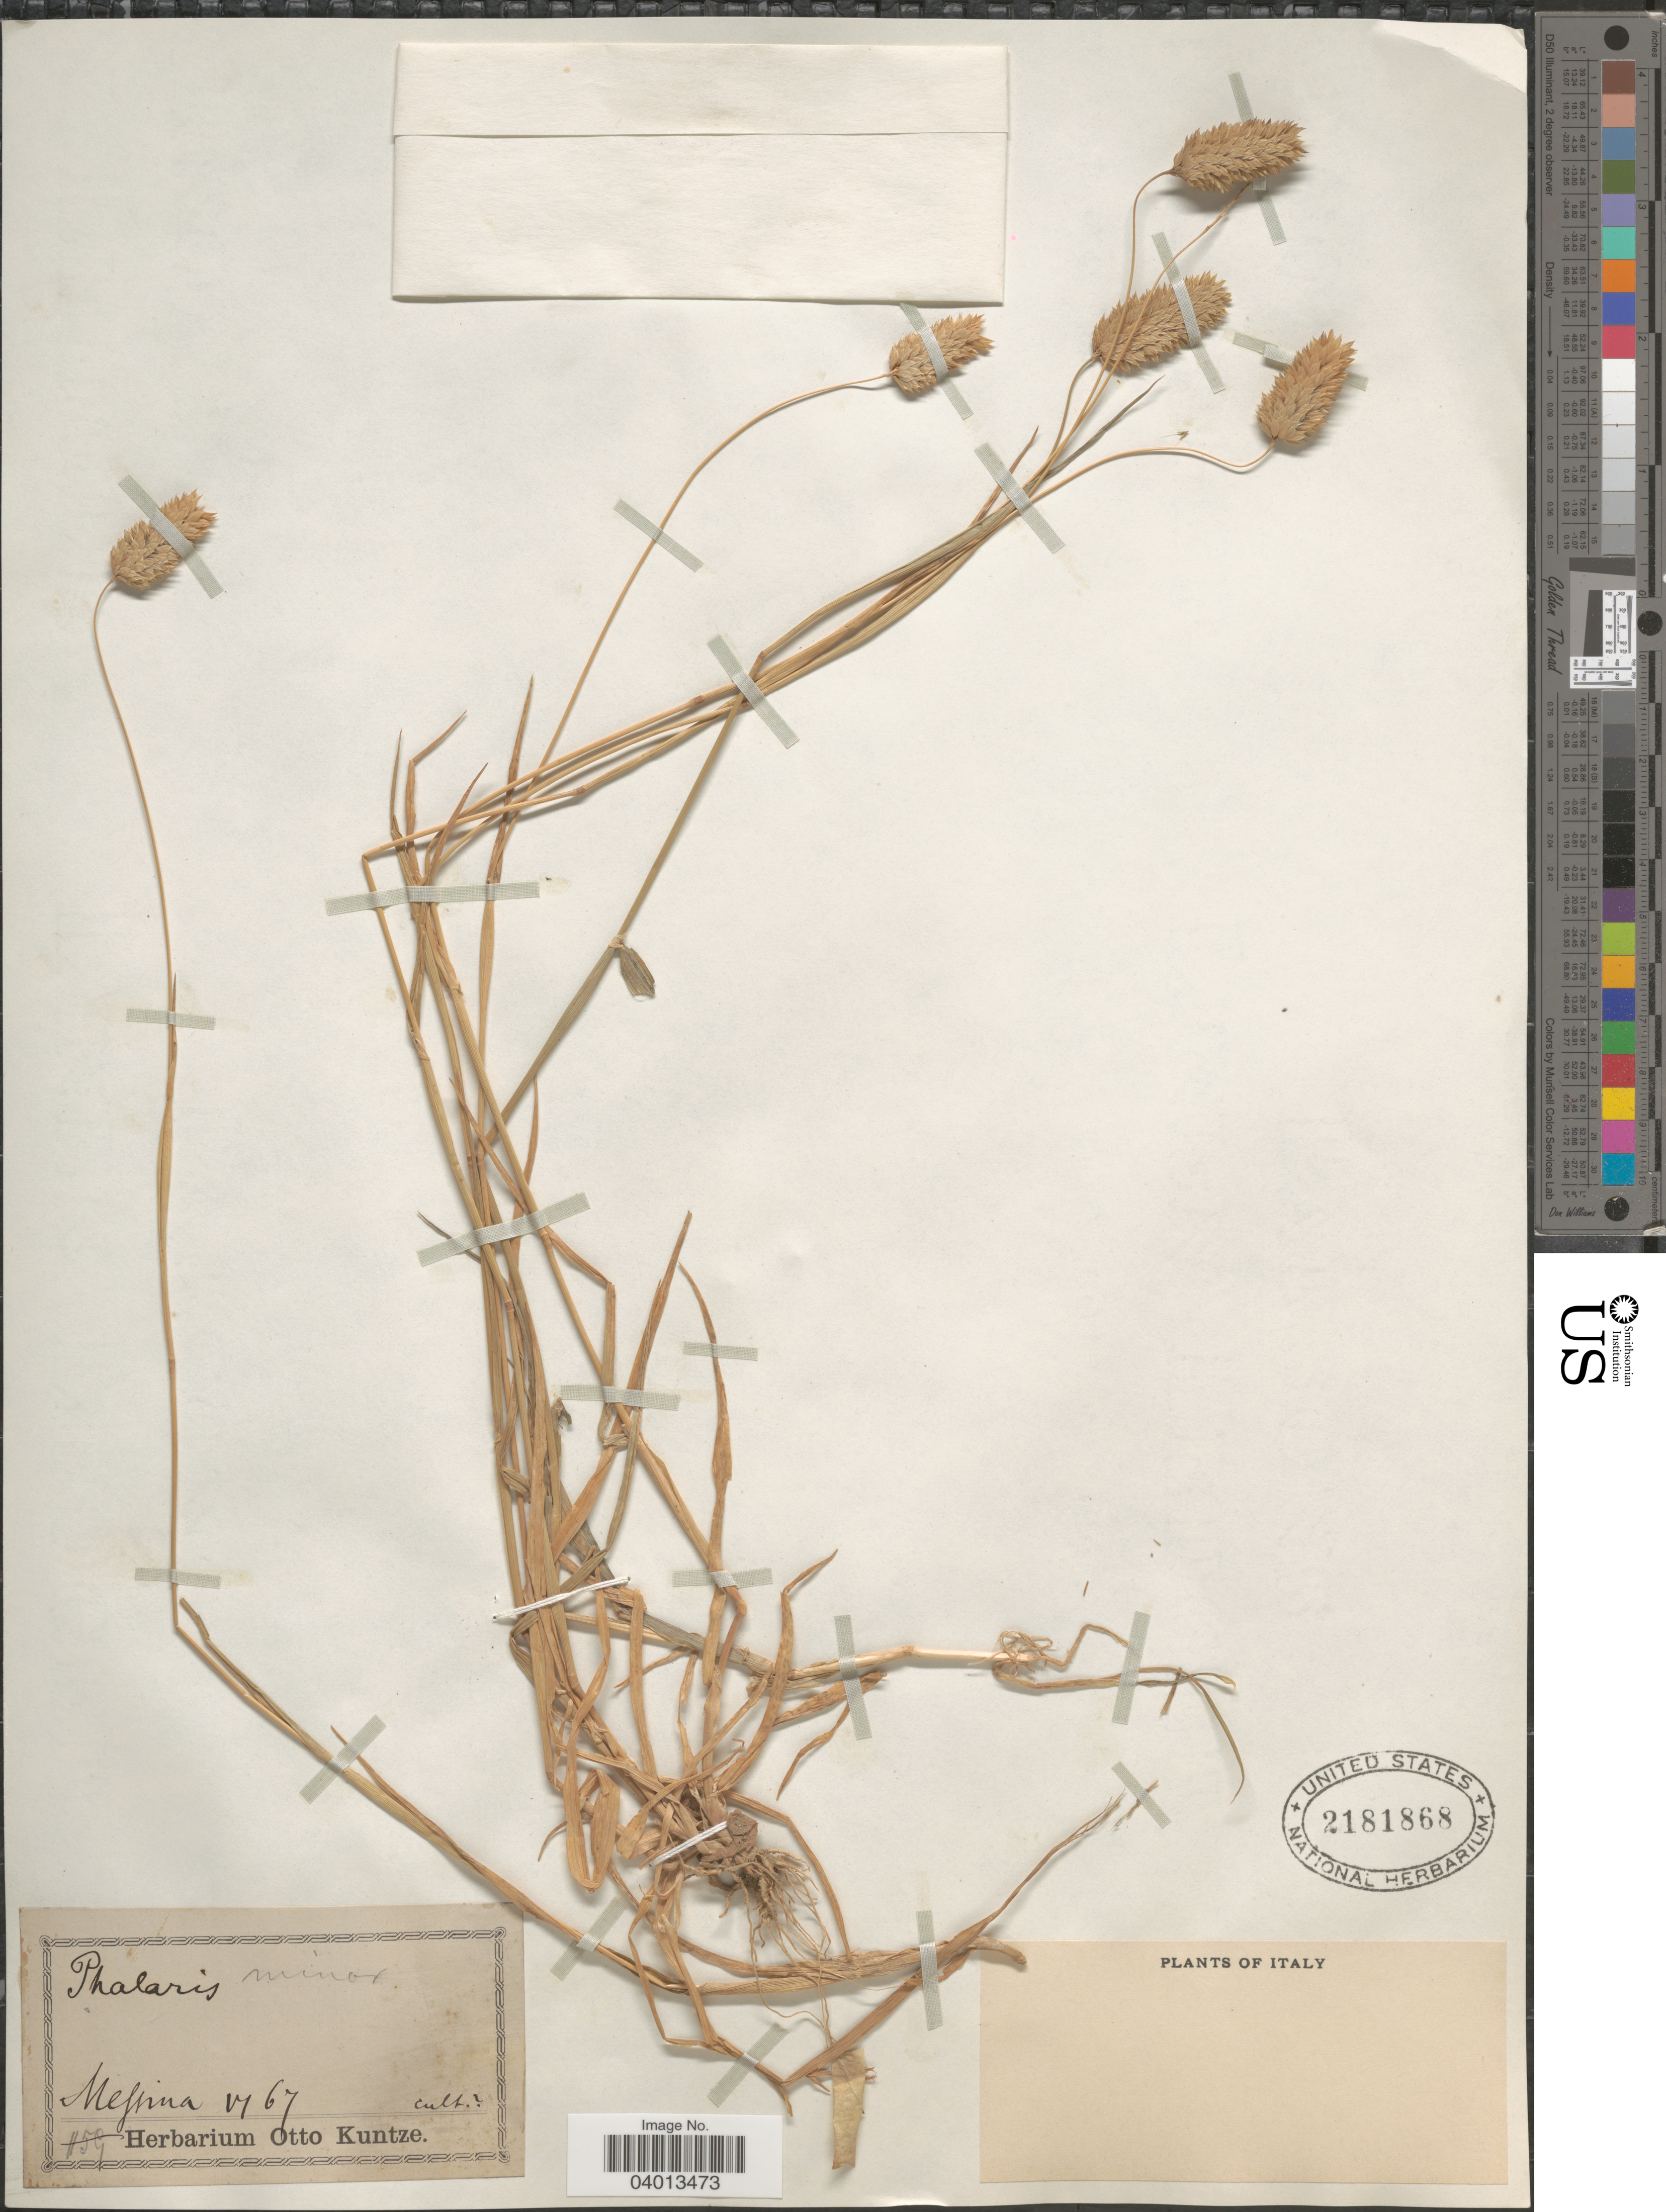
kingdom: Plantae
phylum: Tracheophyta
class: Liliopsida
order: Poales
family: Poaceae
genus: Phalaris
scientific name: Phalaris minor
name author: Retz.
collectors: ex herb. Otto Kuntze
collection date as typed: Transcribed d/m/y: /6/67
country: Italy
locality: Messina. Cult.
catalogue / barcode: US 2181868